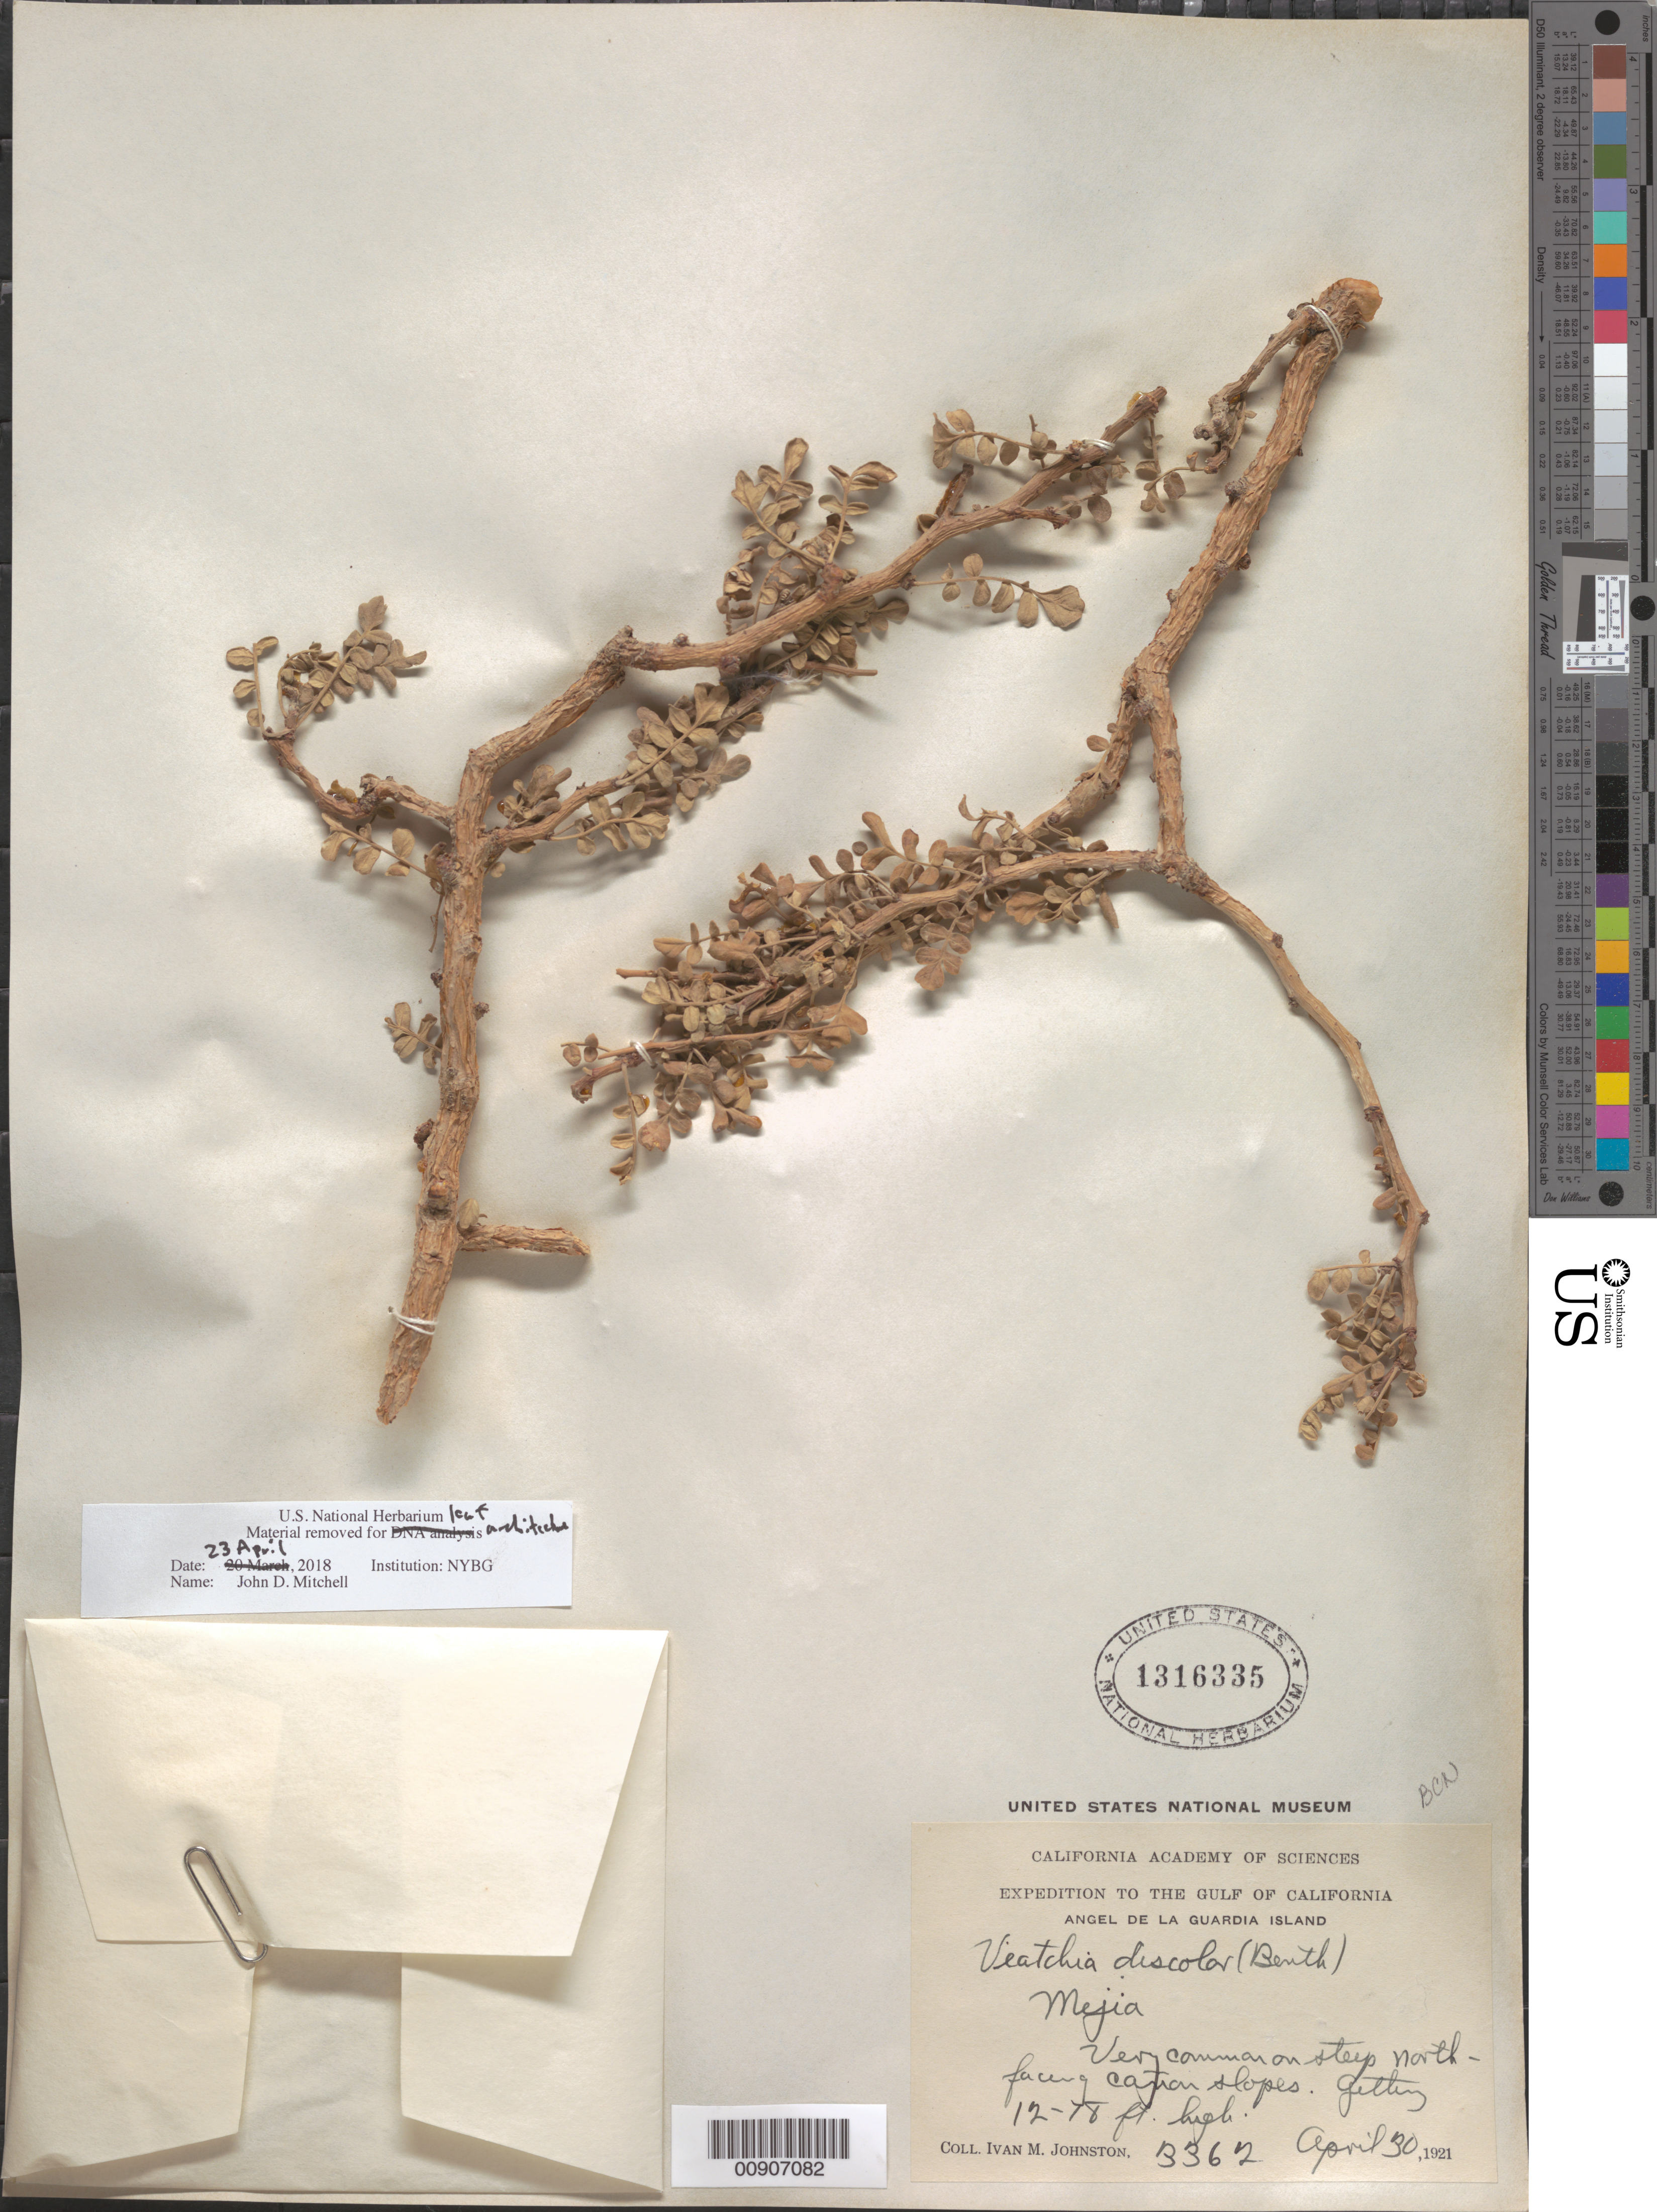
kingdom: Plantae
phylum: Tracheophyta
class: Magnoliopsida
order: Sapindales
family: Anacardiaceae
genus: Pachycormus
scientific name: Pachycormus discolor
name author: (Benth.) Coville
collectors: I.M. Johnston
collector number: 3362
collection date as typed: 30 Apr 1921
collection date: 1921-04-30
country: Mexico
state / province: Baja California Norte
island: Angel de la Guarda I.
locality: Mejia (possibly Isla Mejia, close to Angel de la Guarda Island).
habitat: Very common on steep north-facing cañon slopes.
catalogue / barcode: US 1316335